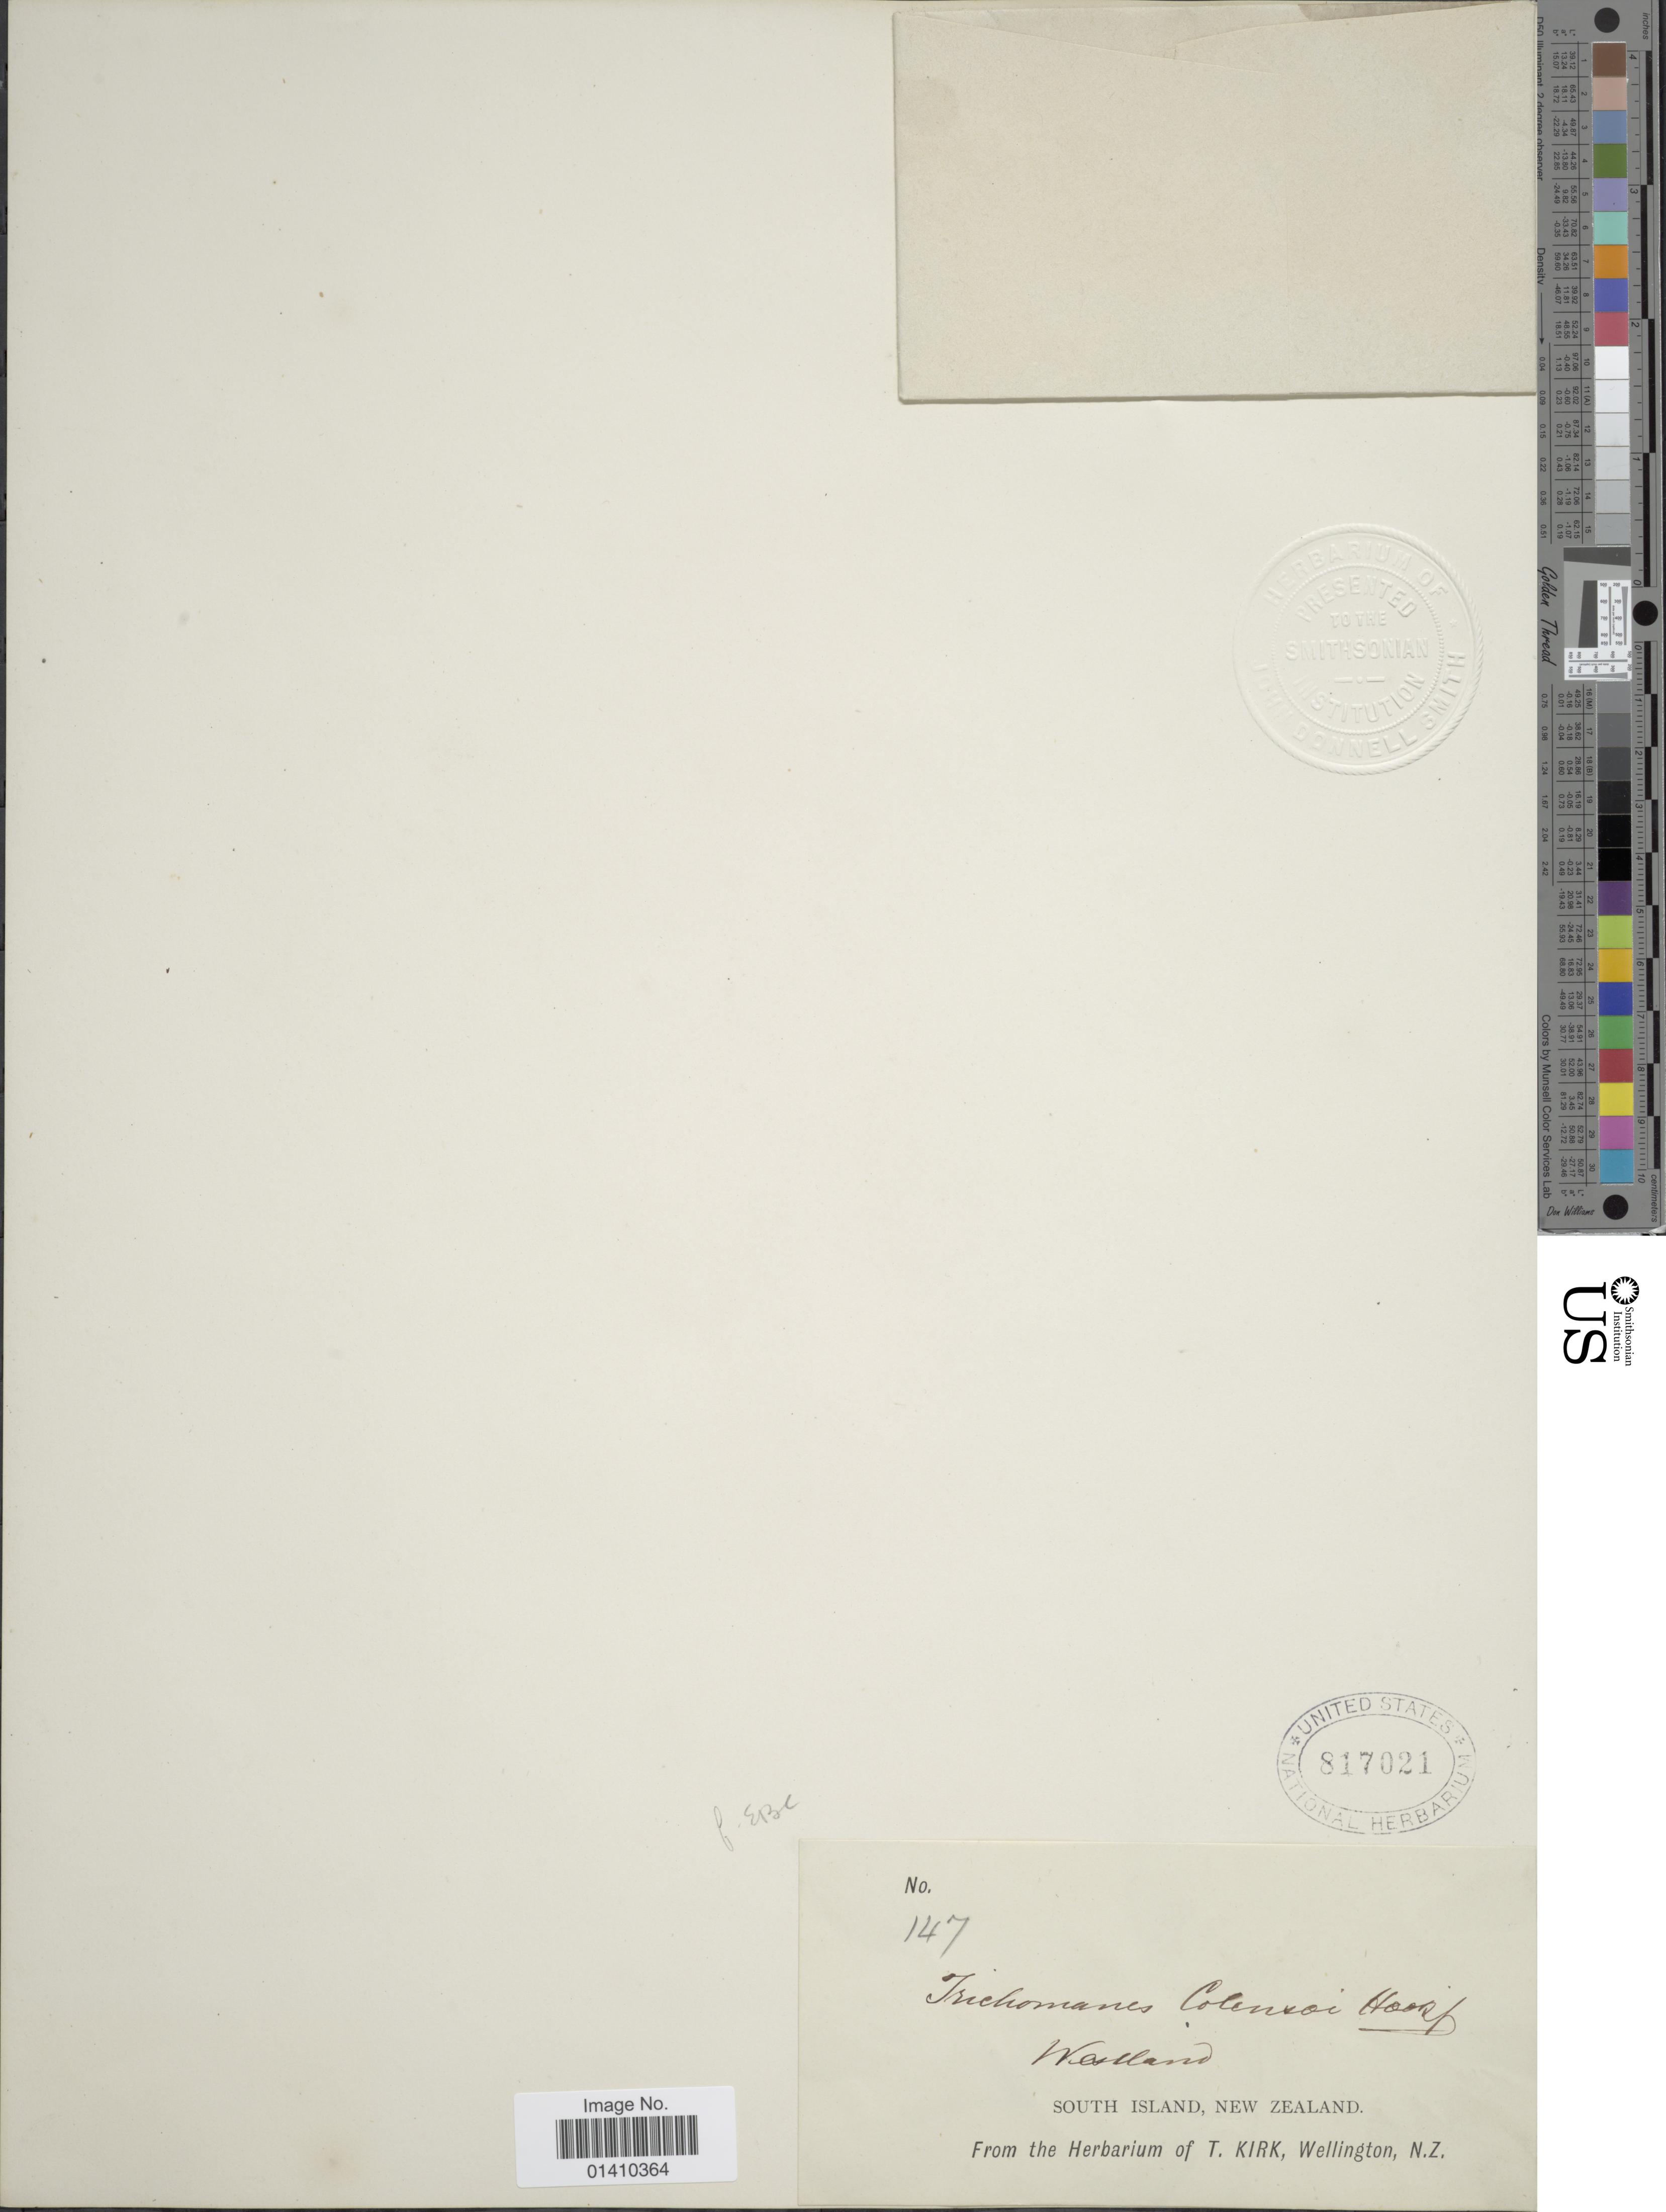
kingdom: Plantae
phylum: Tracheophyta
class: Polypodiopsida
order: Hymenophyllales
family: Hymenophyllaceae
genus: Polyphlebium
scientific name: Polyphlebium colensoi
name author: (Hook. f.) Ebihara & K. Iwats.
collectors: T. Kirk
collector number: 147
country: New Zealand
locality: South Island, Westland, Wellington, N.Z.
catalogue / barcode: US 817021